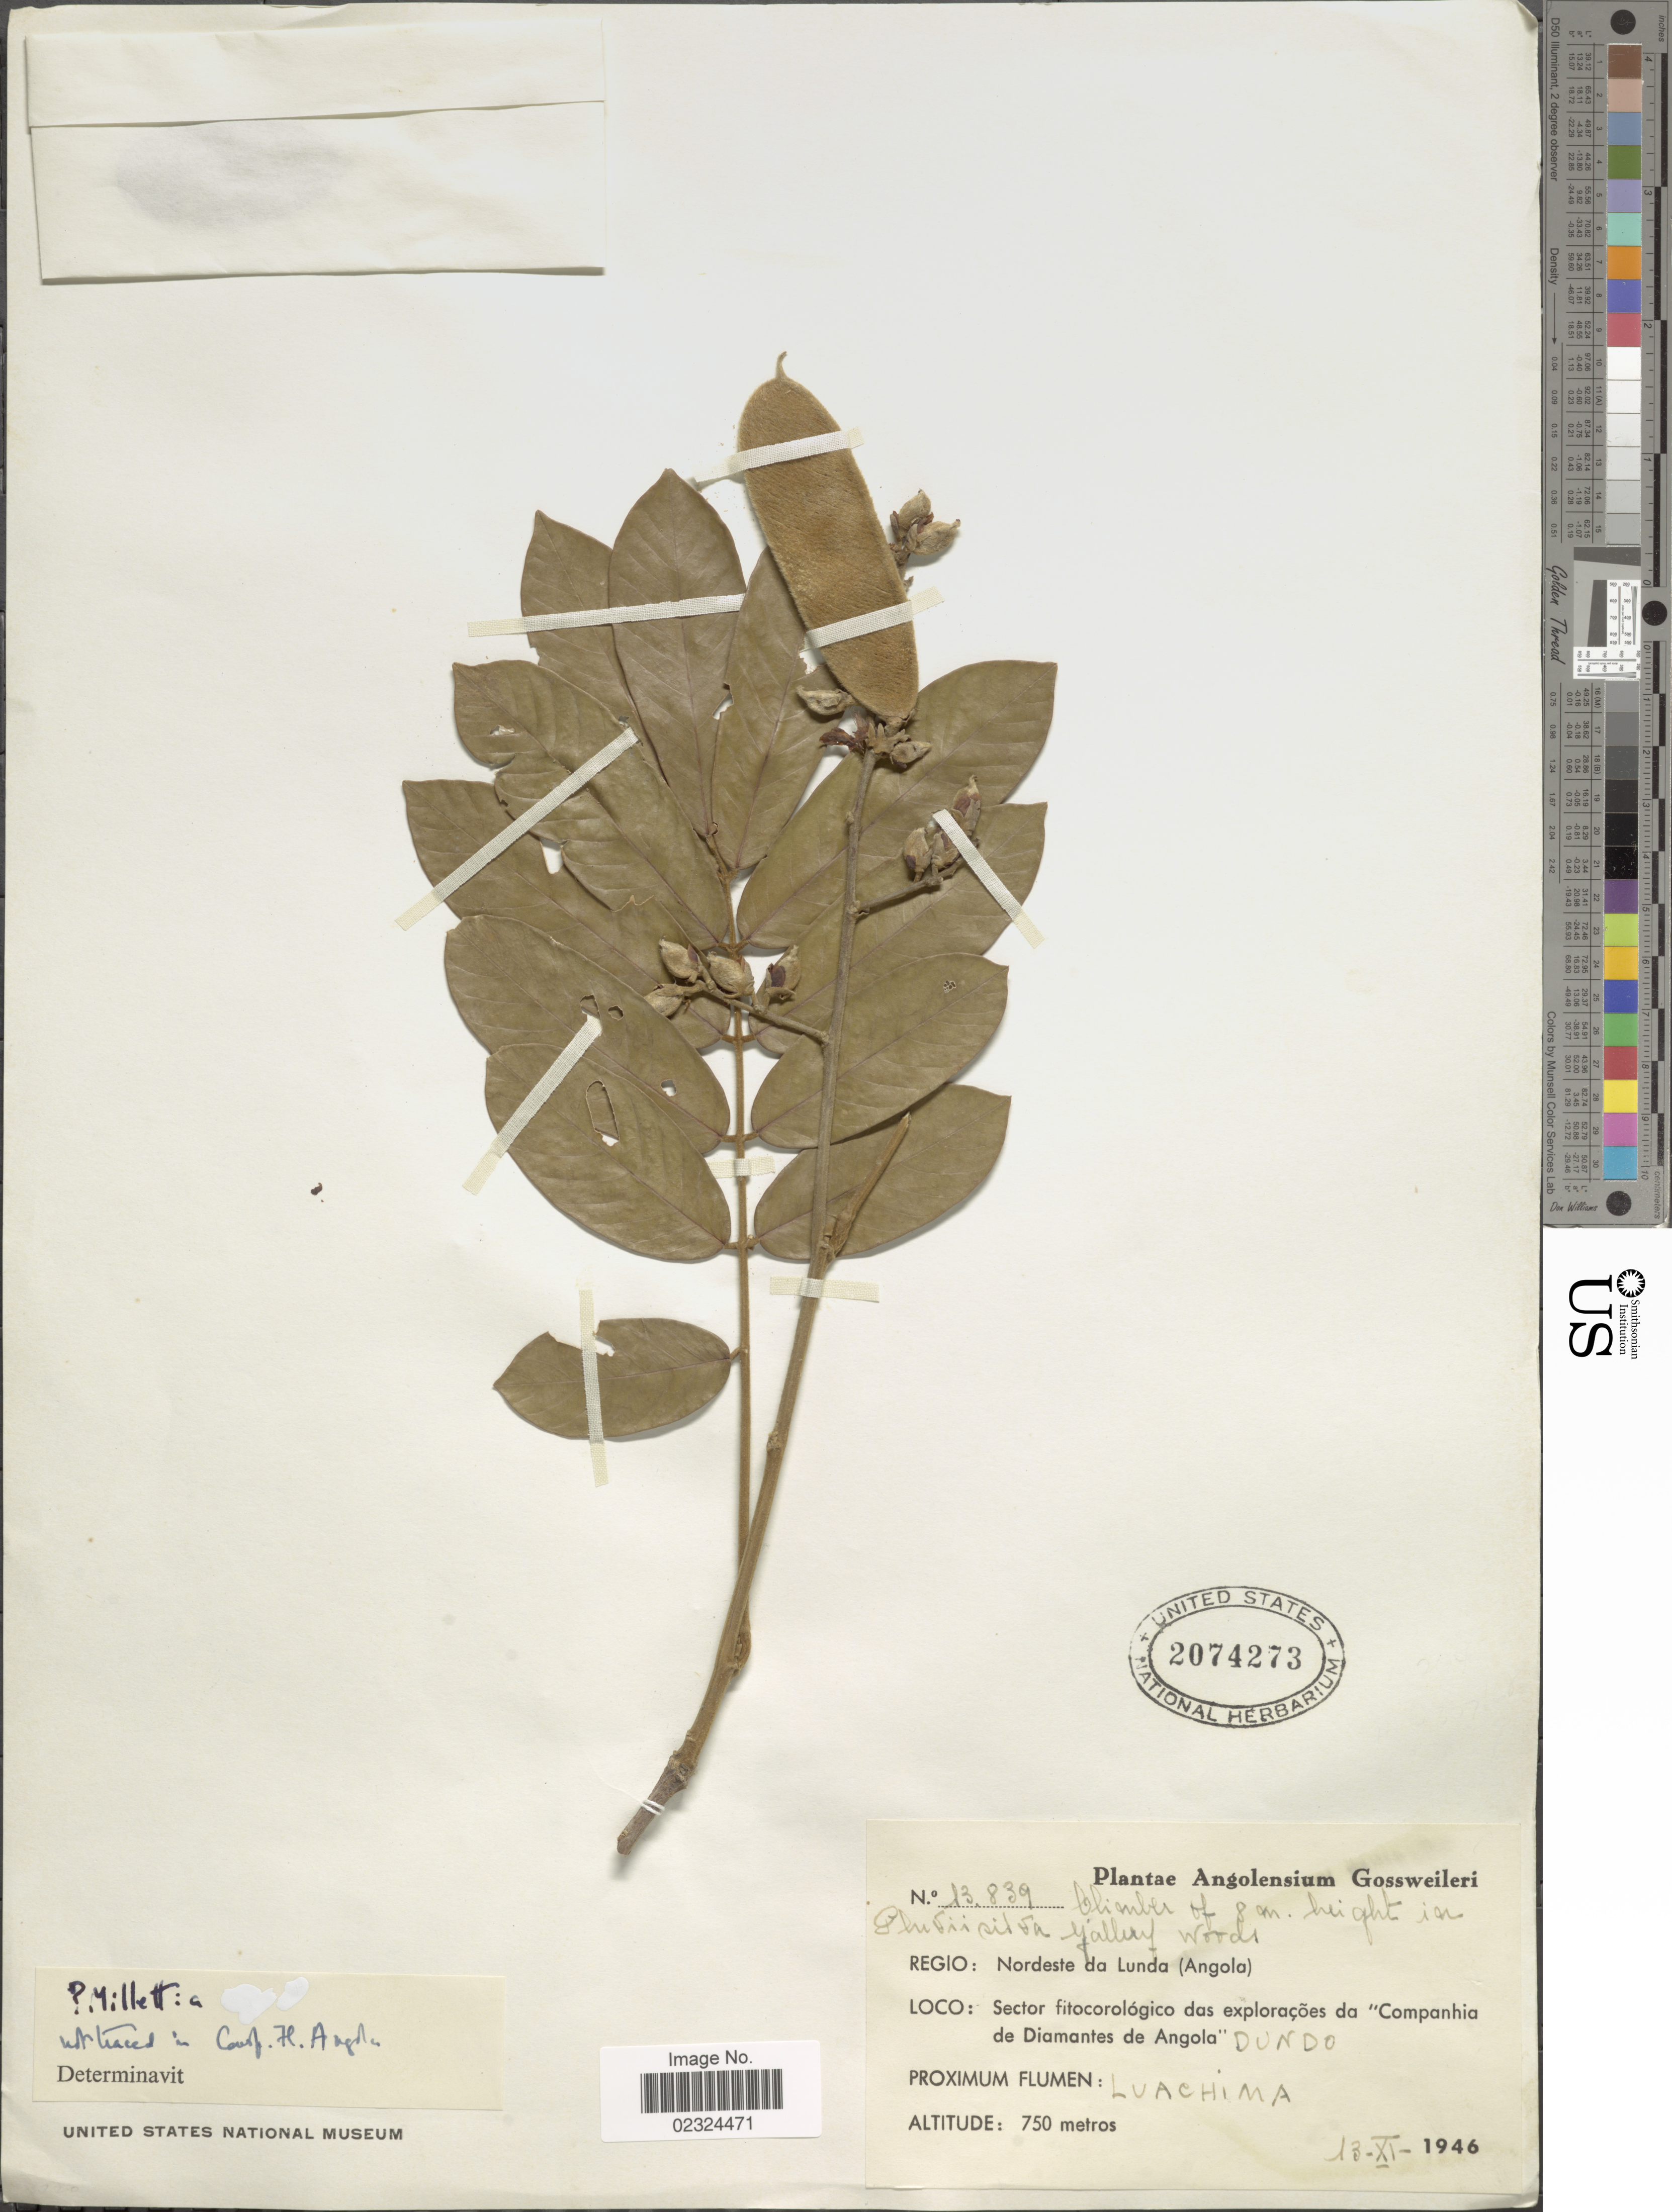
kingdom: Plantae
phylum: Tracheophyta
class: Magnoliopsida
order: Fabales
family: Fabaceae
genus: Millettia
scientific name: Millettia sp.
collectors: -. Gossweiler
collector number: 13839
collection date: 1946-11-13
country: Angola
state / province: Lunda Norte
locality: Nordeste da Lunda (Angola). Sector fitocorologico das exploracoes da "Compinhia de Diamentes de Angola"Dundo. Proximum Flumen: Luachima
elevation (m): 750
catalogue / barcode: US 2074273